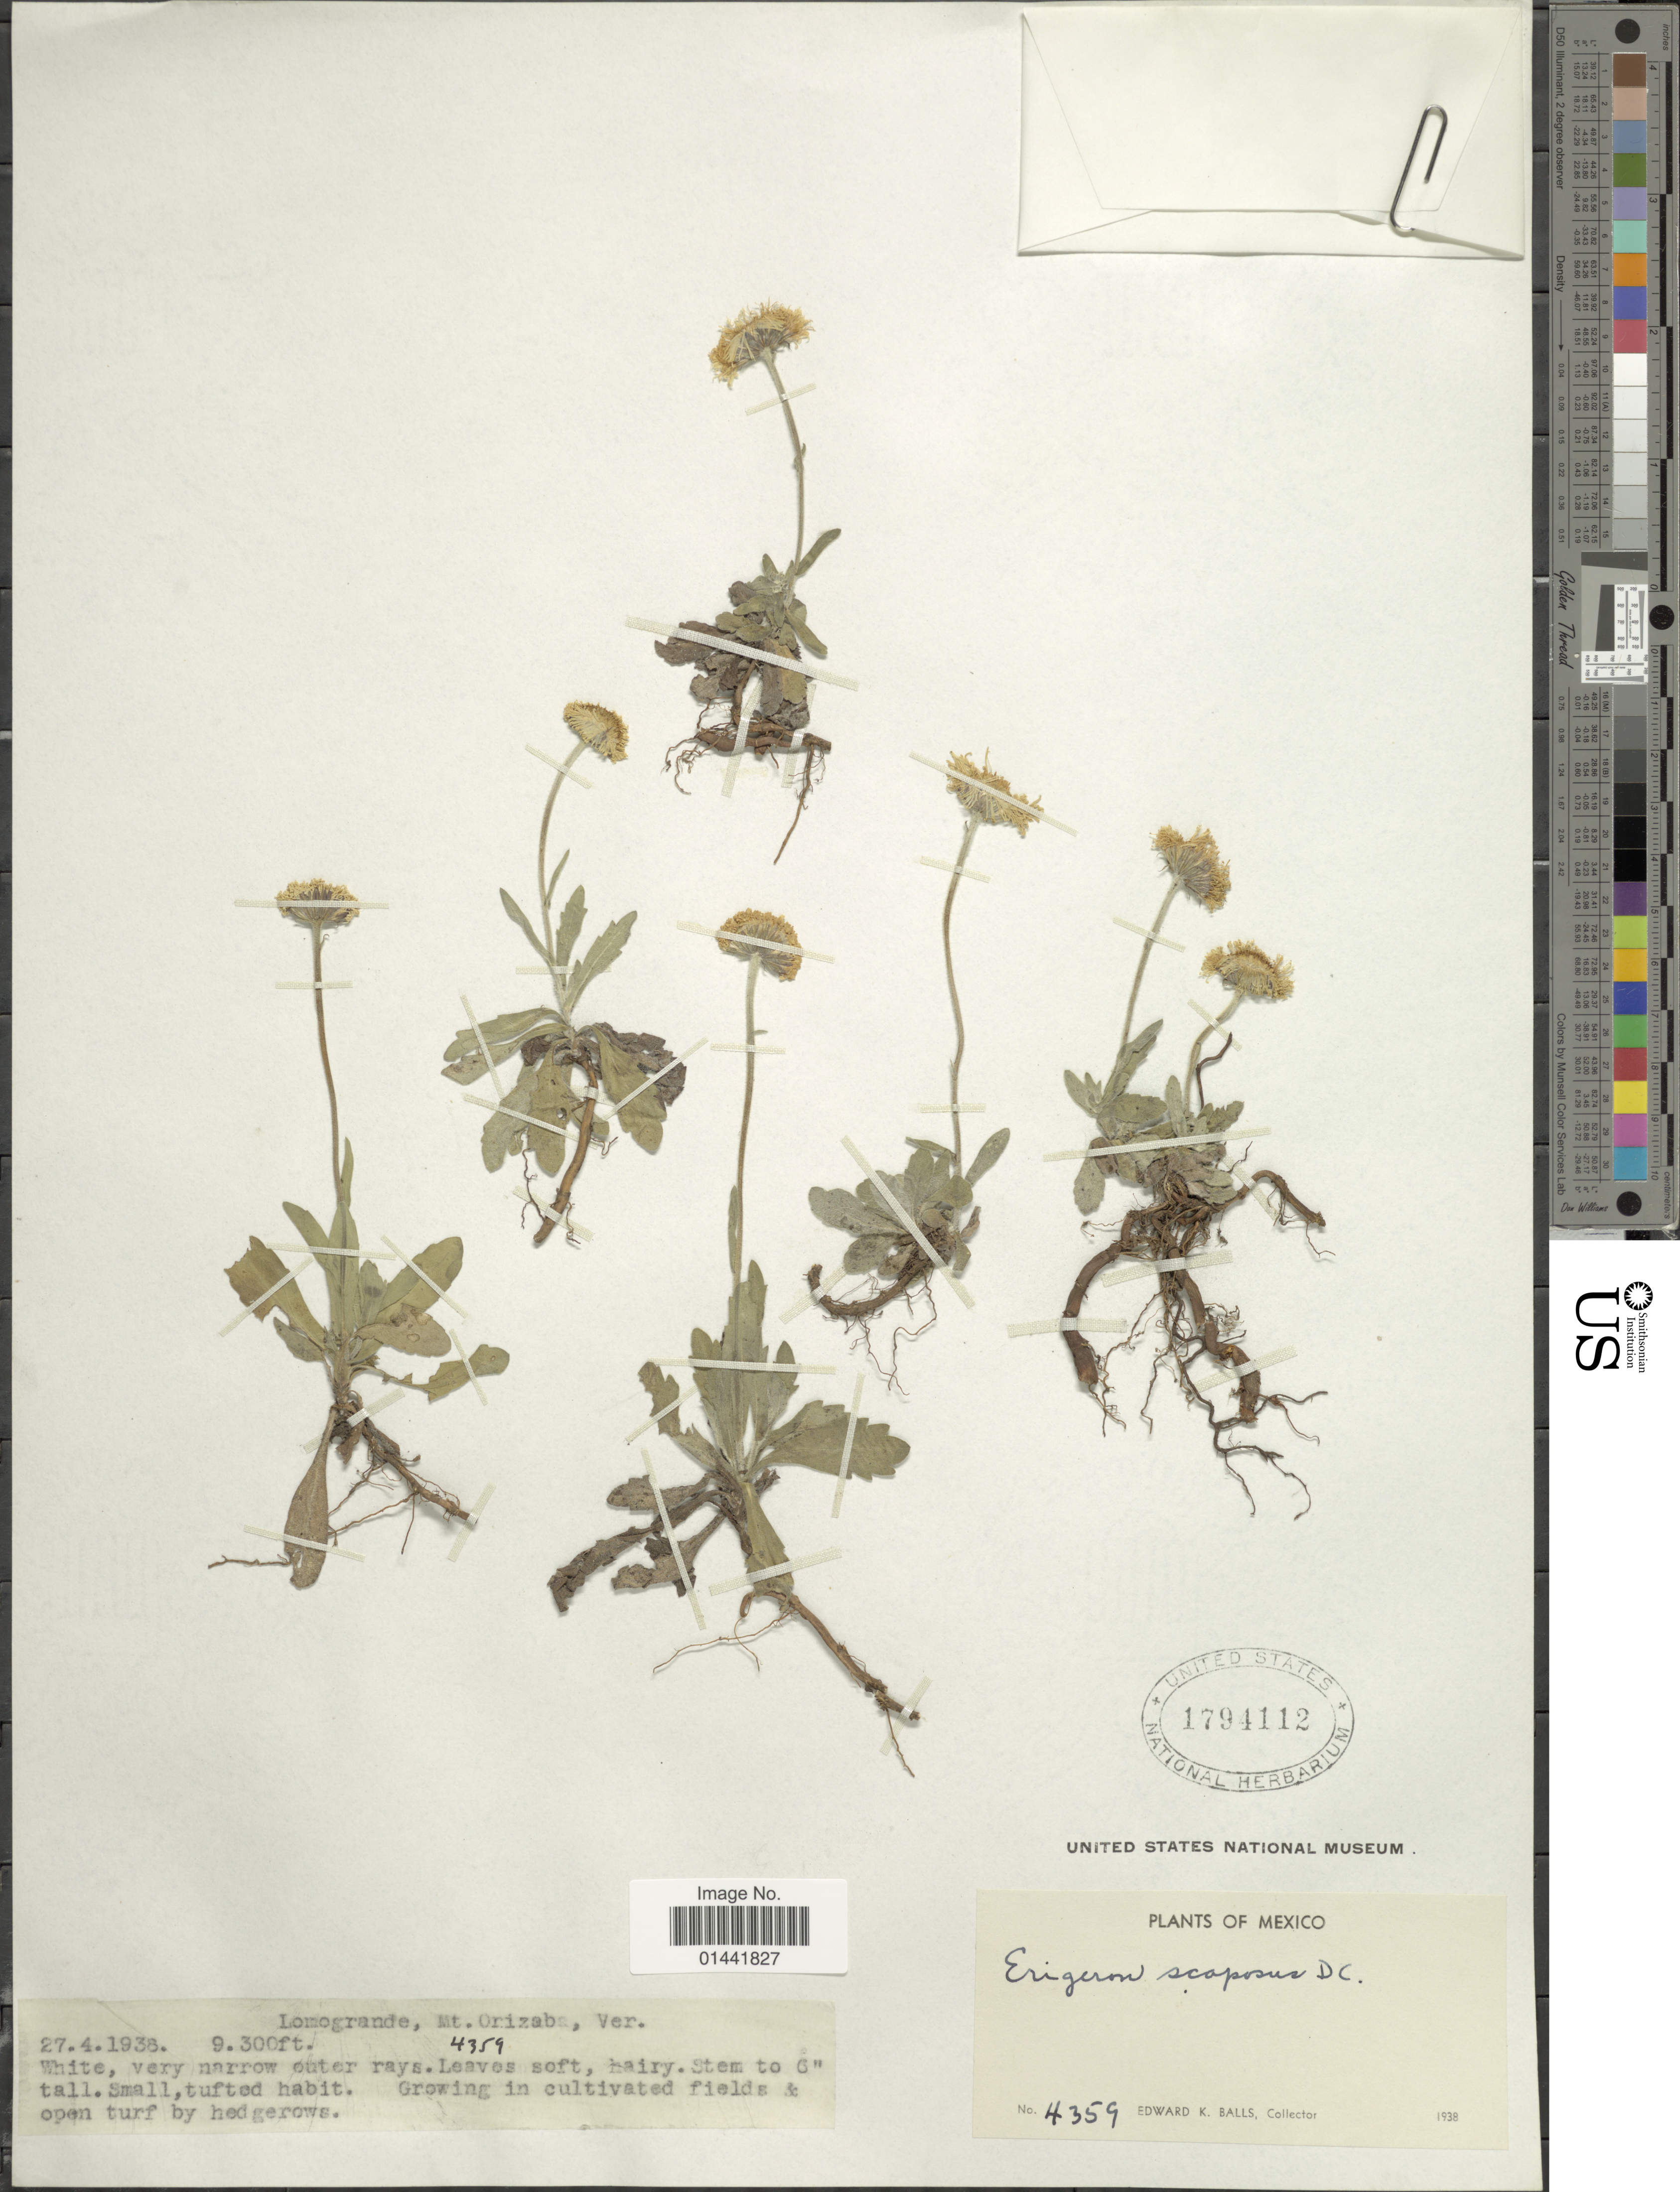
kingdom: Plantae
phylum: Tracheophyta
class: Magnoliopsida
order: Asterales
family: Asteraceae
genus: Erigeron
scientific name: Erigeron scaposus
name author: DC.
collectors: E. K. Balls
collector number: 4359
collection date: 1938-04-27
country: Mexico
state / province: Veracruz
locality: Lomogrande, Mt. Orizaba, growing in cultivated field & open turf by hedgerows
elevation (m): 2835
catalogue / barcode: US 1794112